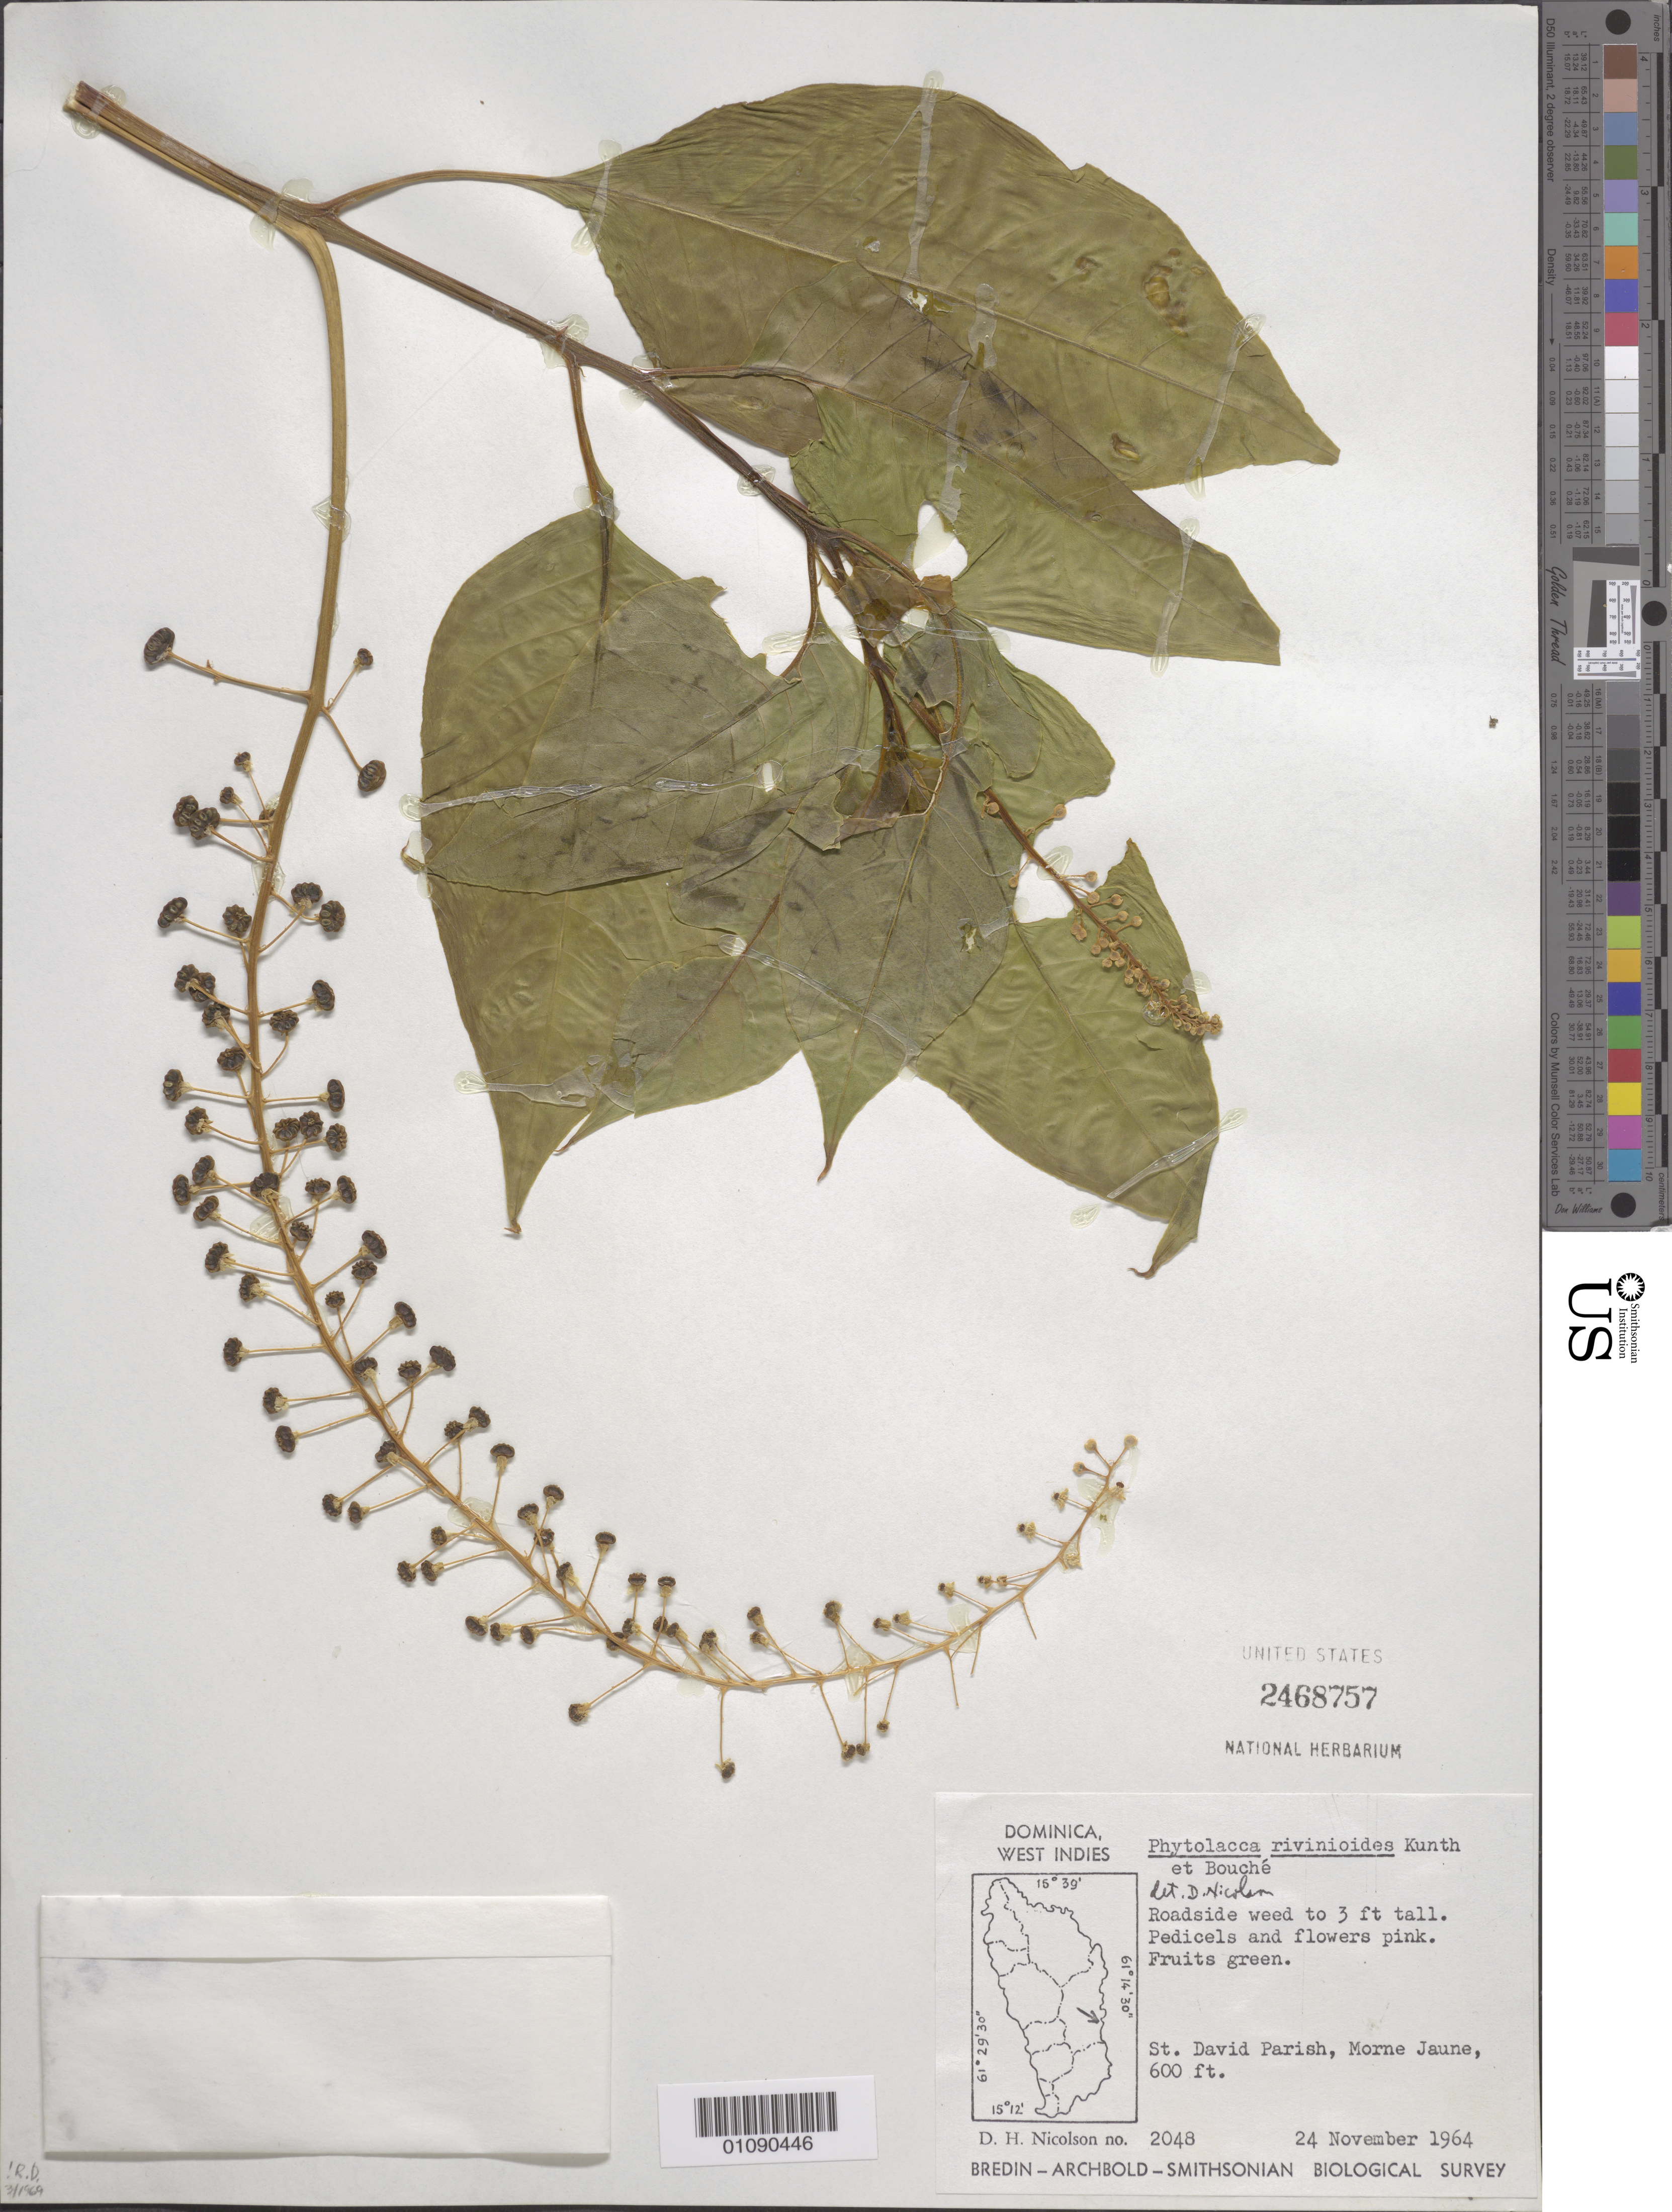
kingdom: Plantae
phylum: Tracheophyta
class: Magnoliopsida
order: Caryophyllales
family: Phytolaccaceae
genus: Phytolacca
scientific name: Phytolacca rivinoides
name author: Kunth & C.D. Bouché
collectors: D. H. Nicolson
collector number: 2048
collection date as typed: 24 Nov 1964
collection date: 1964-11-24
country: Dominica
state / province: St. David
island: Dominica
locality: Morne Jaune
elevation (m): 183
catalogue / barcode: US 2468757